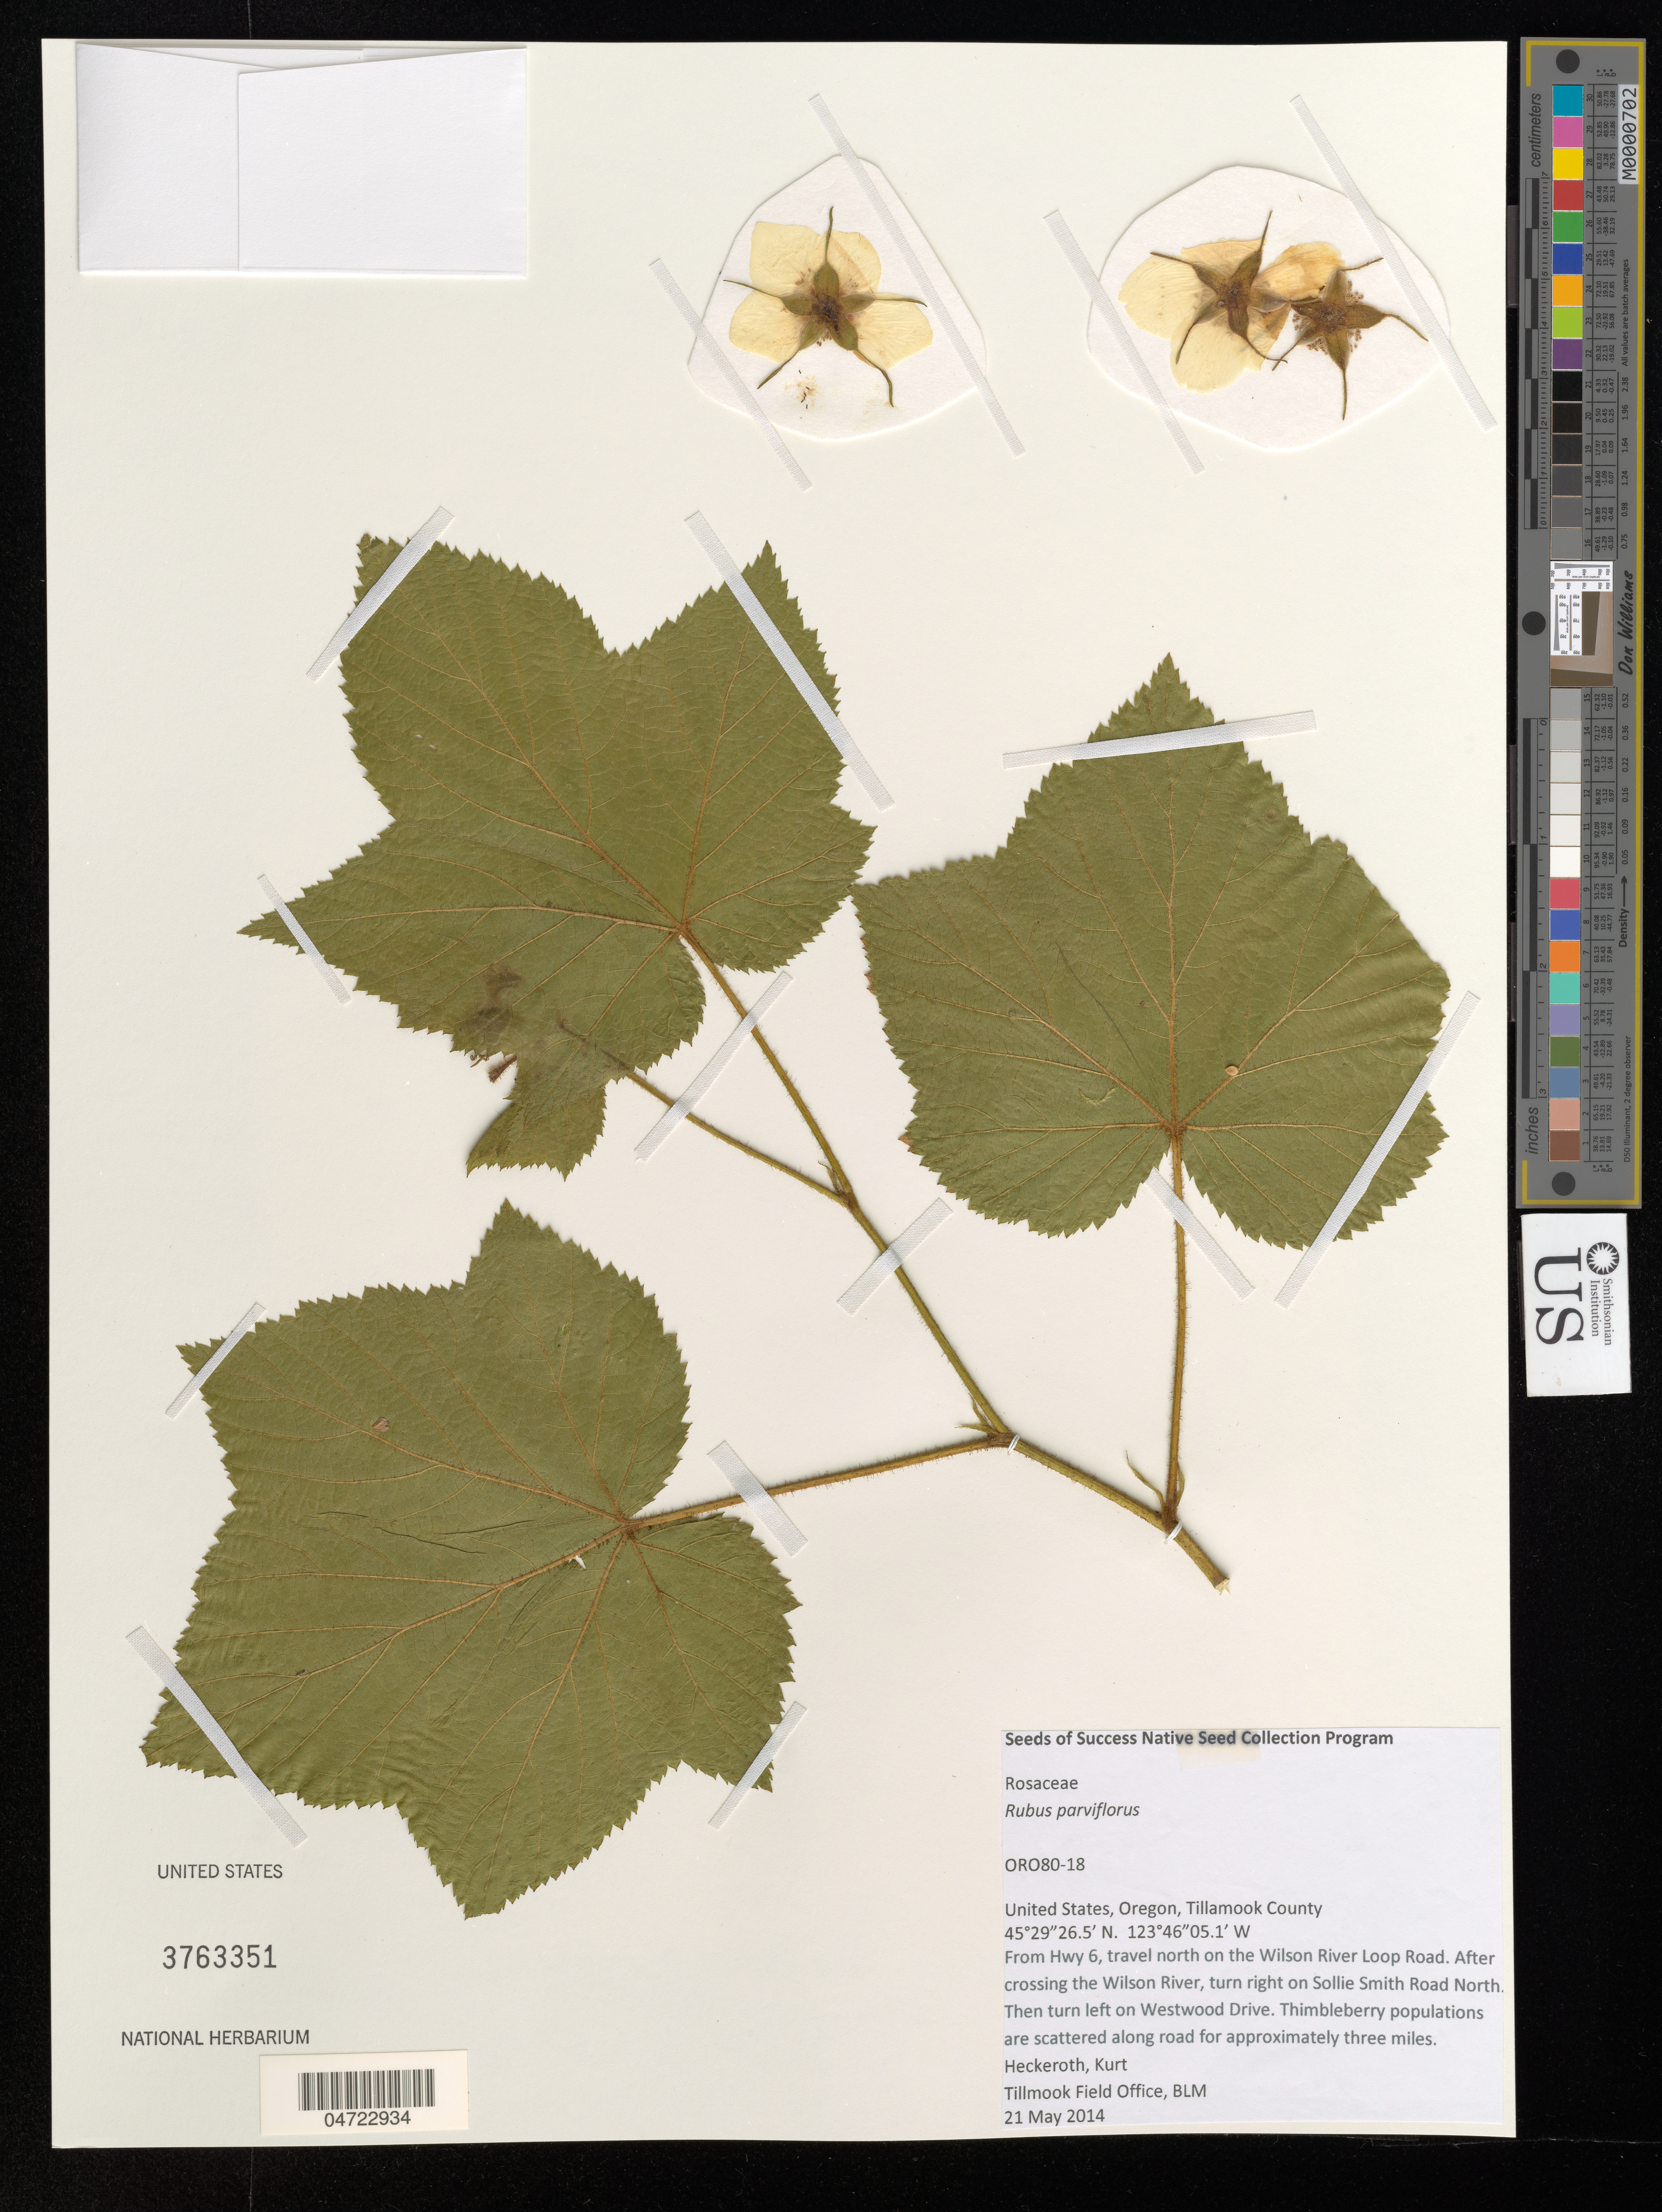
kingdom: Plantae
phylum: Tracheophyta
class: Magnoliopsida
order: Rosales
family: Rosaceae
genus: Rubus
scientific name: Rubus parviflorus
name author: Nutt.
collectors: K. Heckeroth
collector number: ORO80-18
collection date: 2014-05-21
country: United States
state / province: Oregon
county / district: Tillamook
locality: Tillamook County. From Hwy 6, travel north on the Wilson River Loop Road. After crossing the Wilson River, turn right on Sollie Smith Road North. Then turn left on Westwood Drive. Thimbleberry populations are scattered along road for approximately three miles.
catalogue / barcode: US 3763351